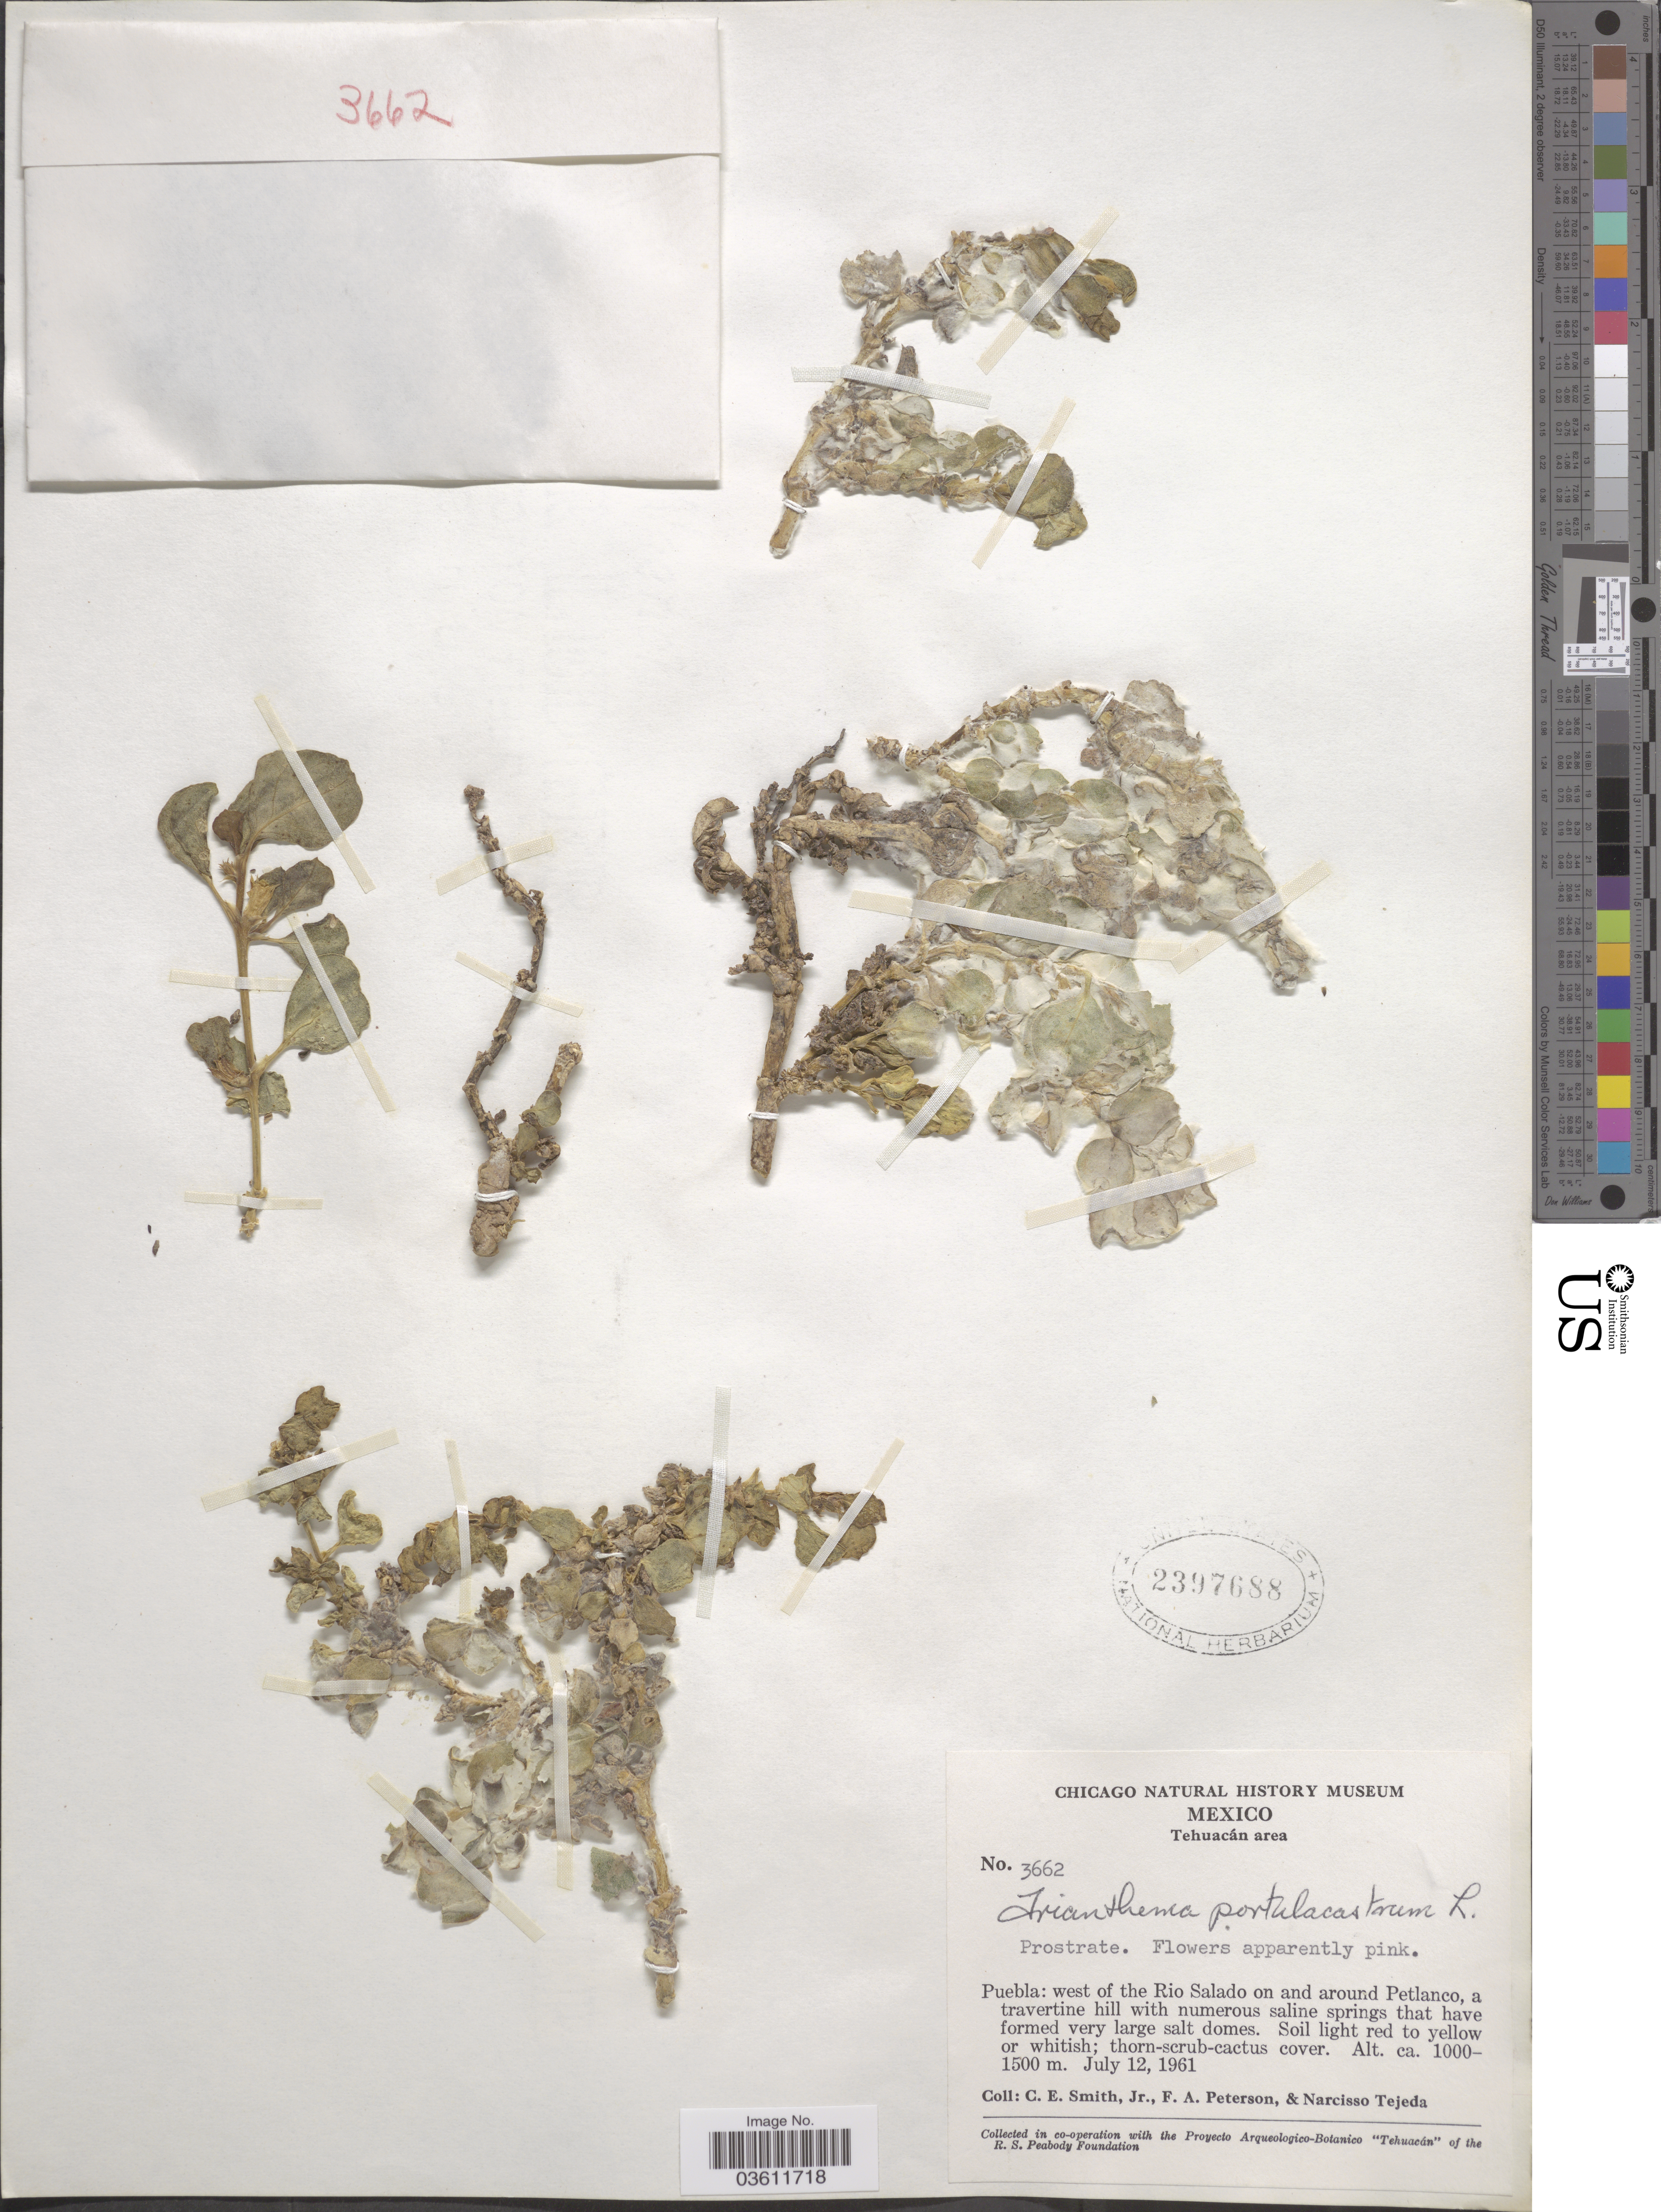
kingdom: Plantae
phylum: Tracheophyta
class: Magnoliopsida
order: Caryophyllales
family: Aizoaceae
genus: Trianthema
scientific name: Trianthema portulacastrum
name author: L.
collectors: C. E. Smith Jr., F. A. Peterson & N. Tejeda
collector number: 3662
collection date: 1961-07-12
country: Mexico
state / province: Puebla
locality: Tehuacán area. West of the Rio Salado on and around Petlanco.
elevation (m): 1000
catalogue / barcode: US 2397688